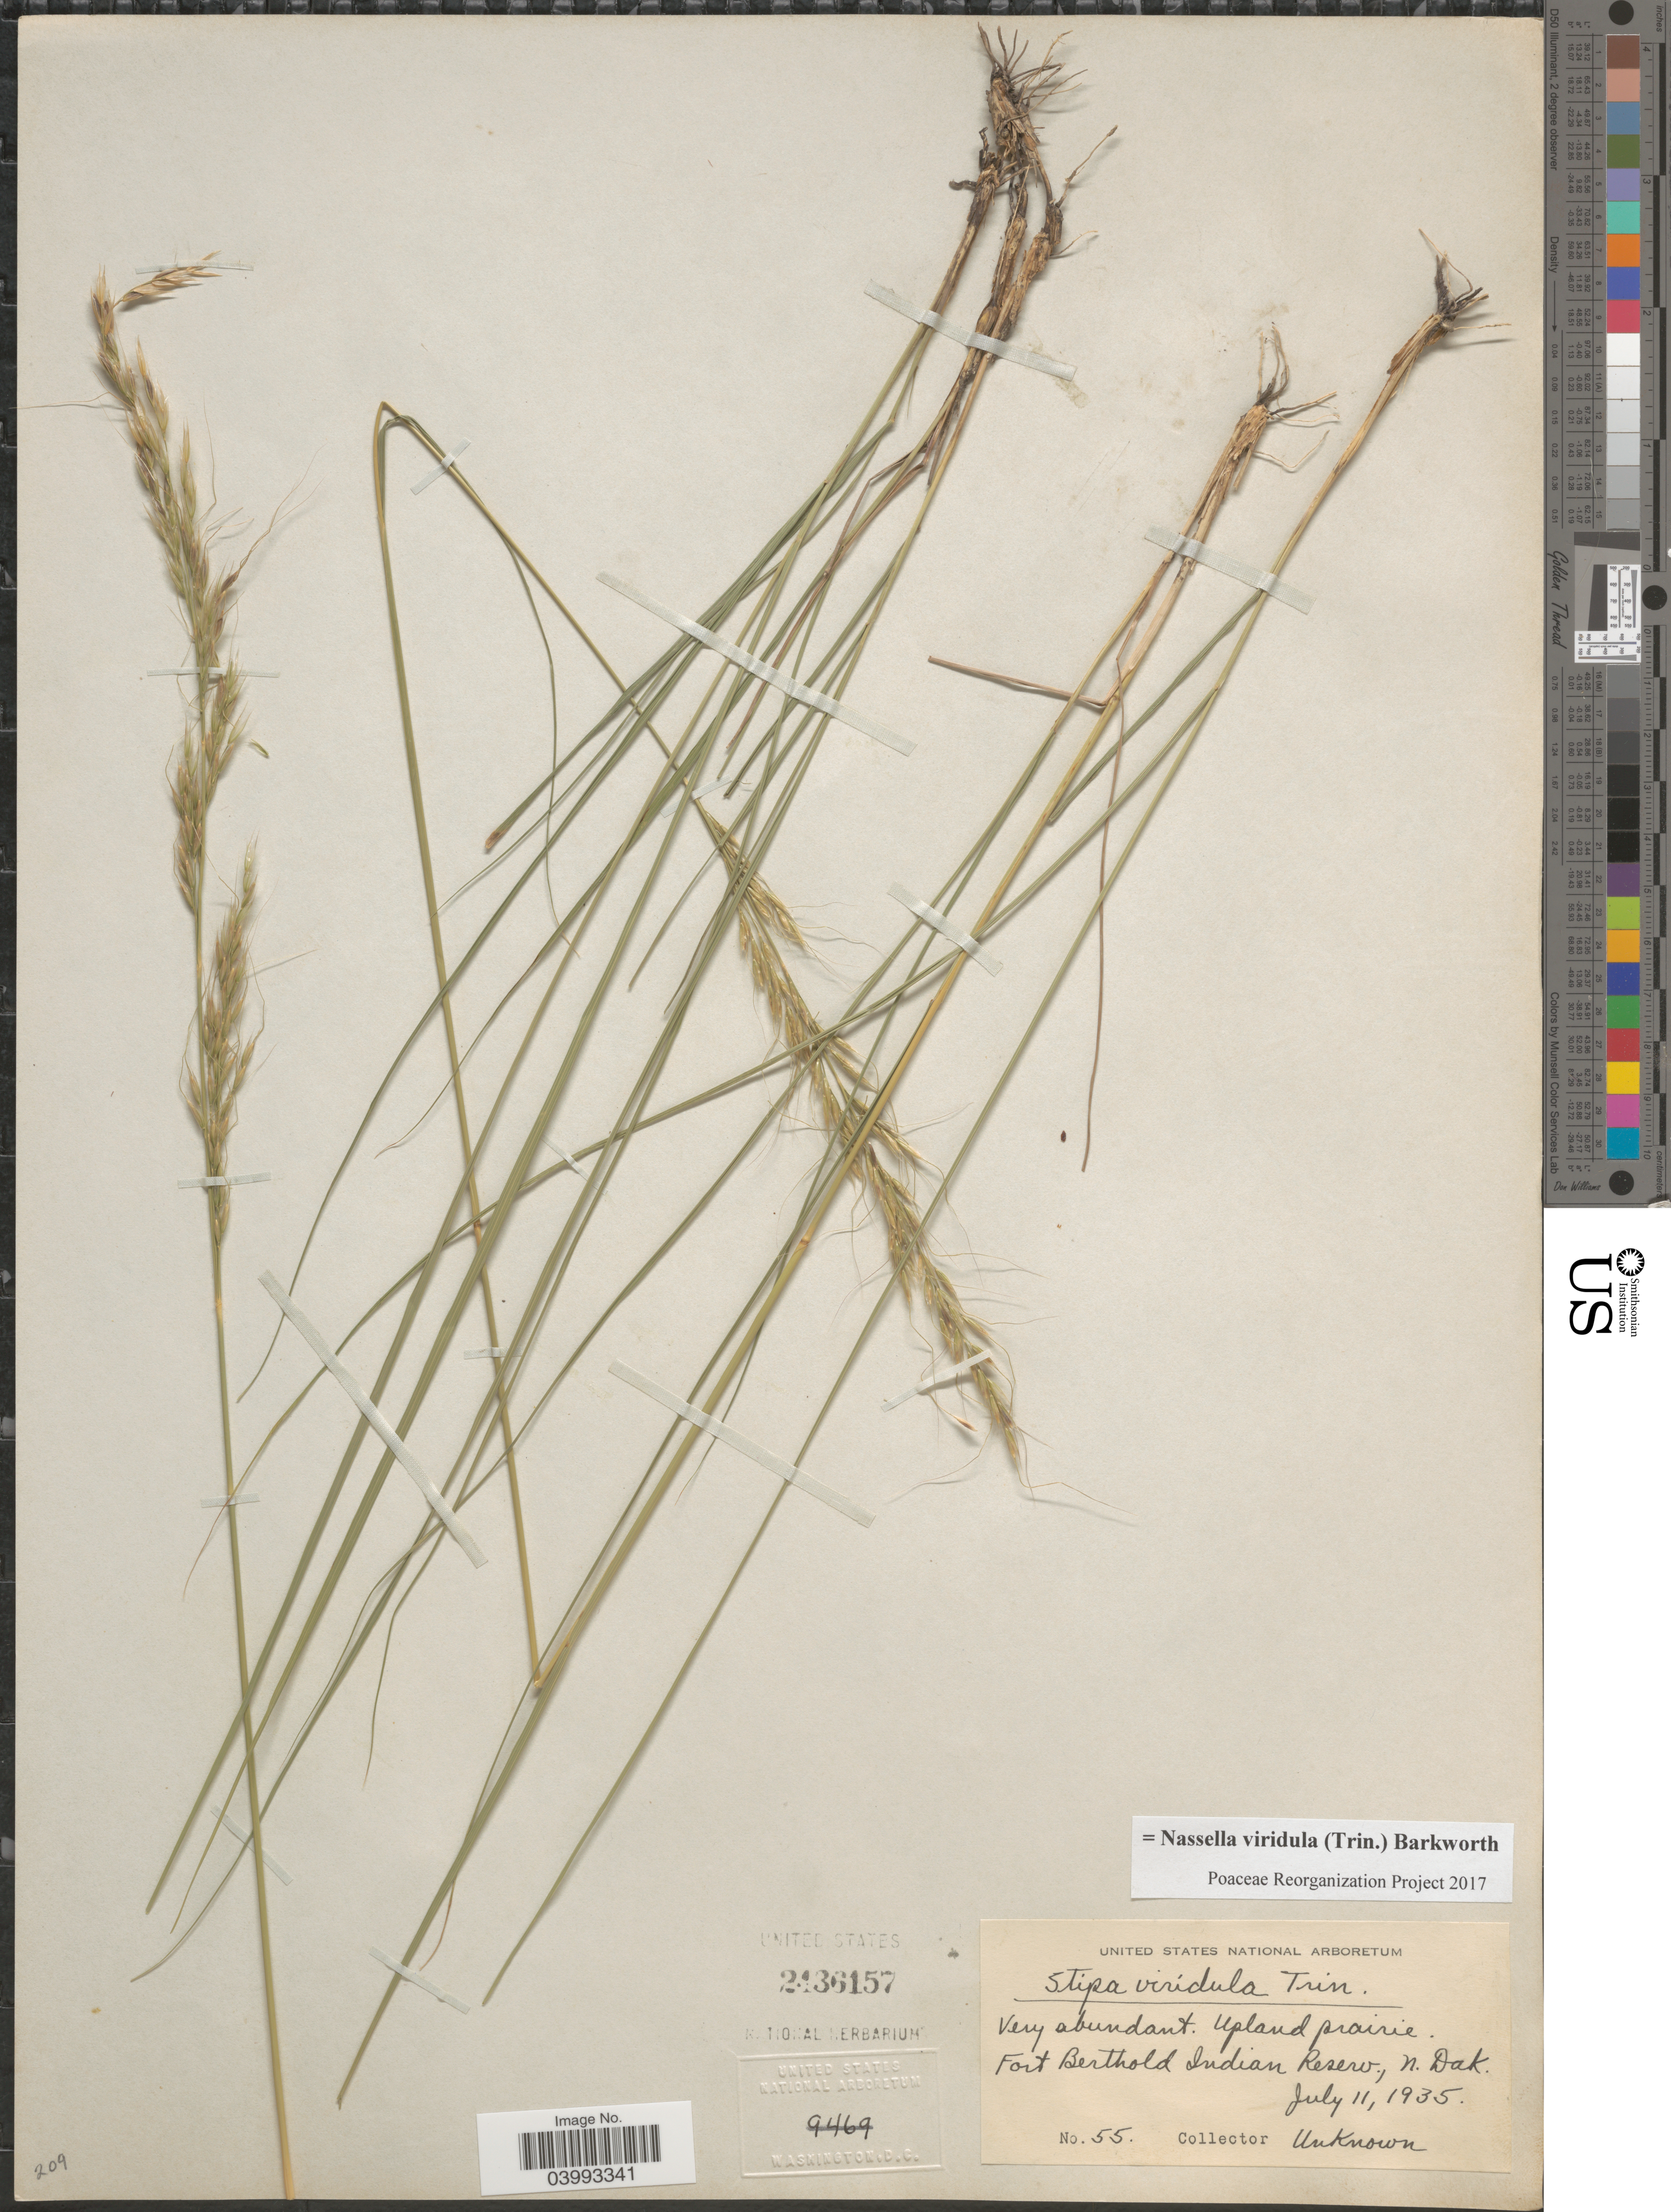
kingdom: Plantae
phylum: Tracheophyta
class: Liliopsida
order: Poales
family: Poaceae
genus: Nassella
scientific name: Nassella viridula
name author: (Trin.) Barkworth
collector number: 55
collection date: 1935-07-11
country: United States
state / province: North Dakota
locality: Fort Berthold Indian Reserv.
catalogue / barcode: US 2436157